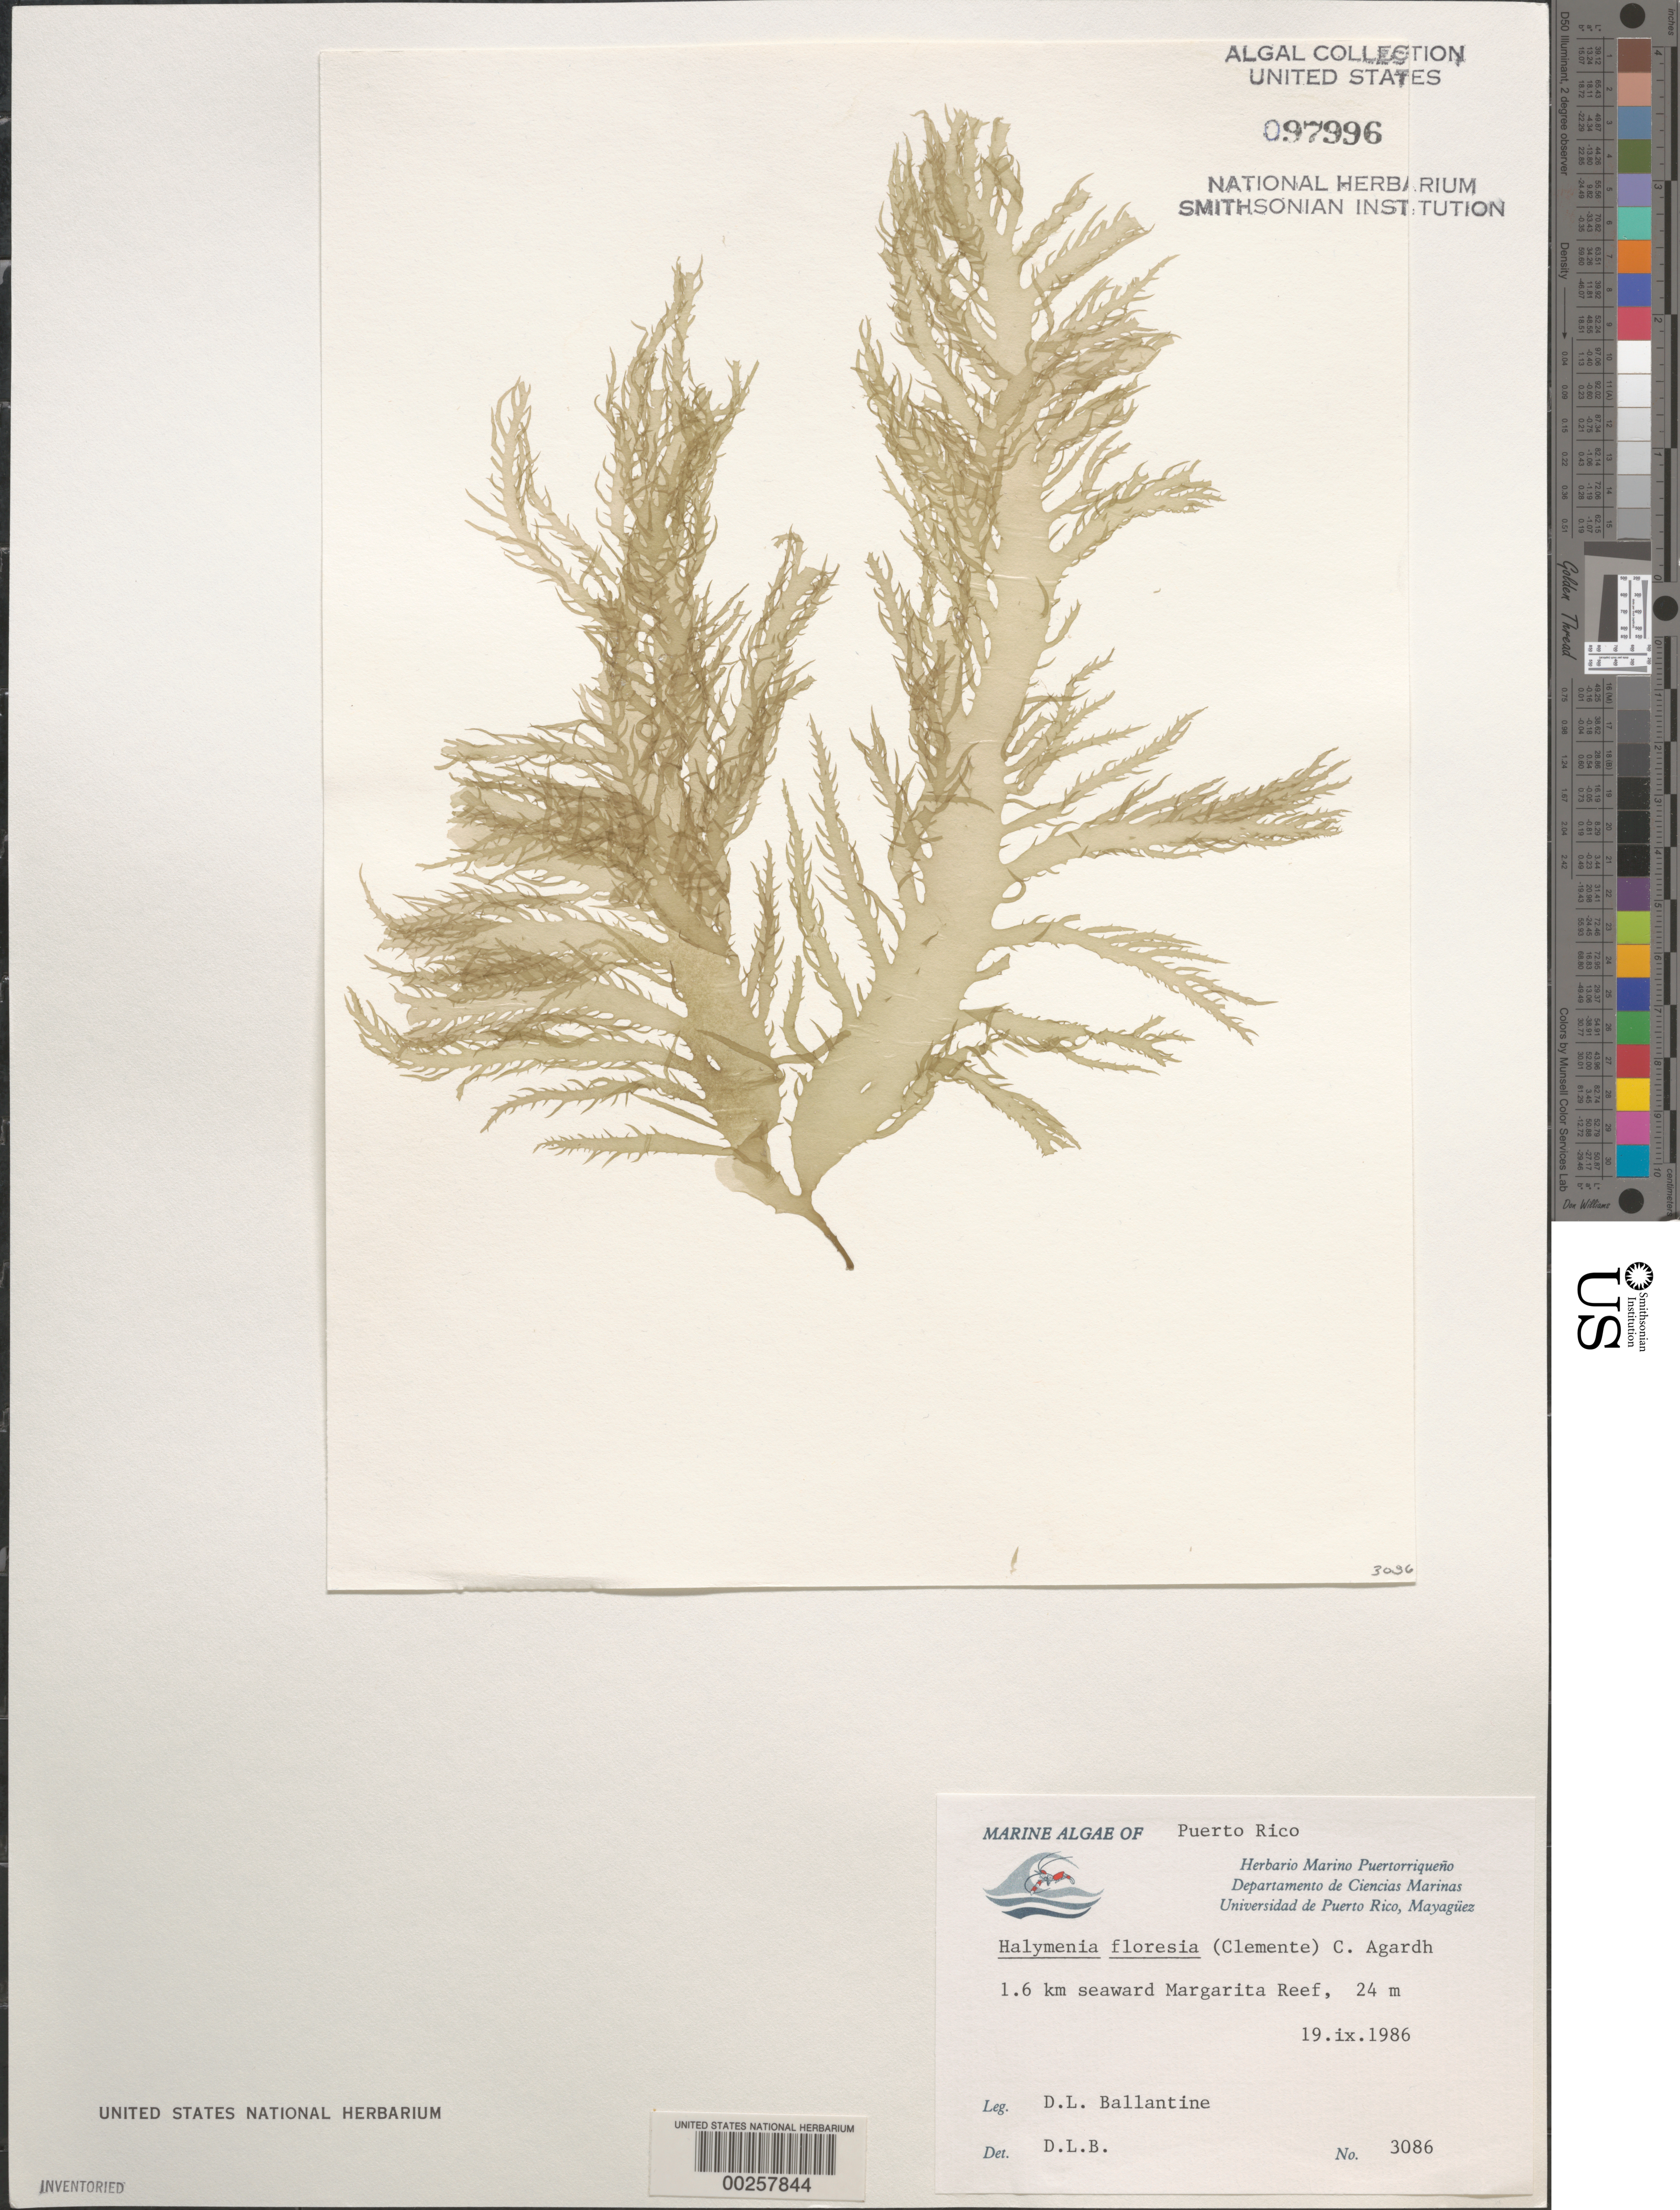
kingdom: Plantae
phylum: Rhodophyta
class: Florideophyceae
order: Halymeniales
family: Halymeniaceae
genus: Halymenia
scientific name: Halymenia floresii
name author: (Clemente) C. Agardh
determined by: Ballantine, D. L.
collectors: D.L. Ballantine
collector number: DLB 3086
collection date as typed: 19 Sep 1986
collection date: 1986-09-19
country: Puerto Rico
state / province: Lajas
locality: Margarita Reef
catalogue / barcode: US 97996